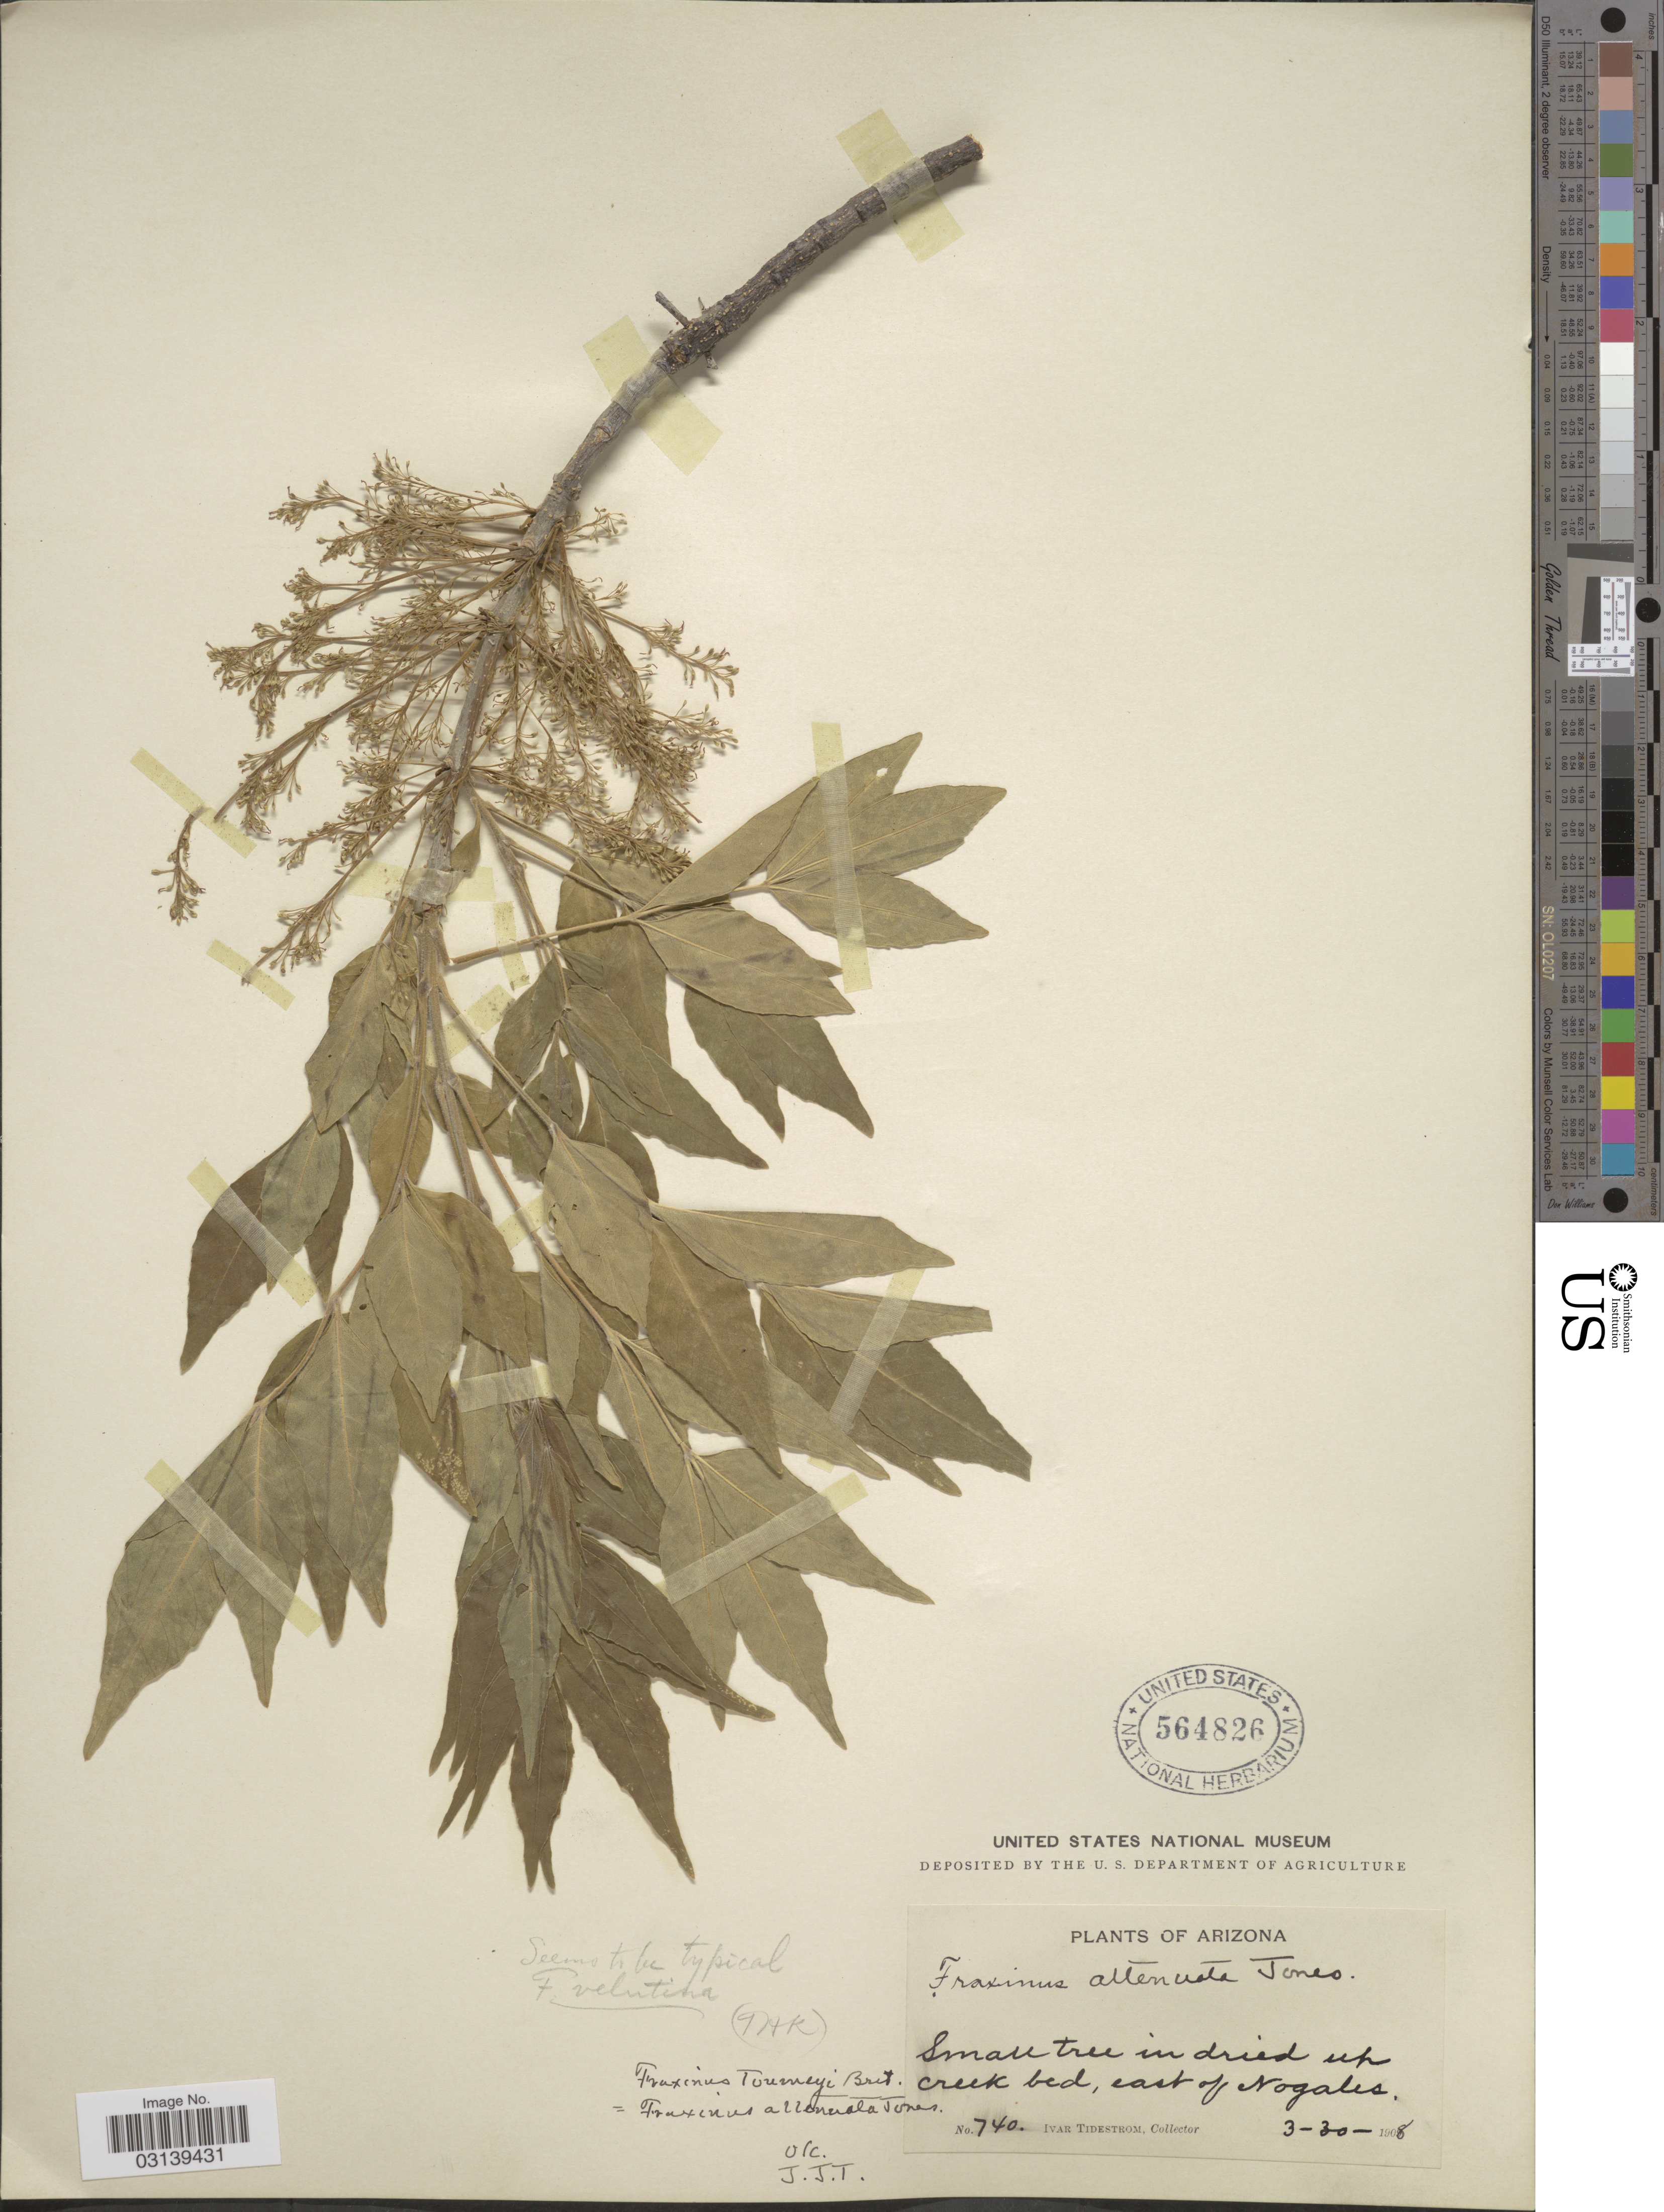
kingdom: Plantae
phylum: Tracheophyta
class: Magnoliopsida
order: Lamiales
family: Oleaceae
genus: Fraxinus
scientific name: Fraxinus velutina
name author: Torr.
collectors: I. F. Tidestrom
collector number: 740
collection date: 1908-03-30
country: United States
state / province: Arizona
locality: Small tree in dried up creek bed, east of Nogales.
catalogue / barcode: US 564826